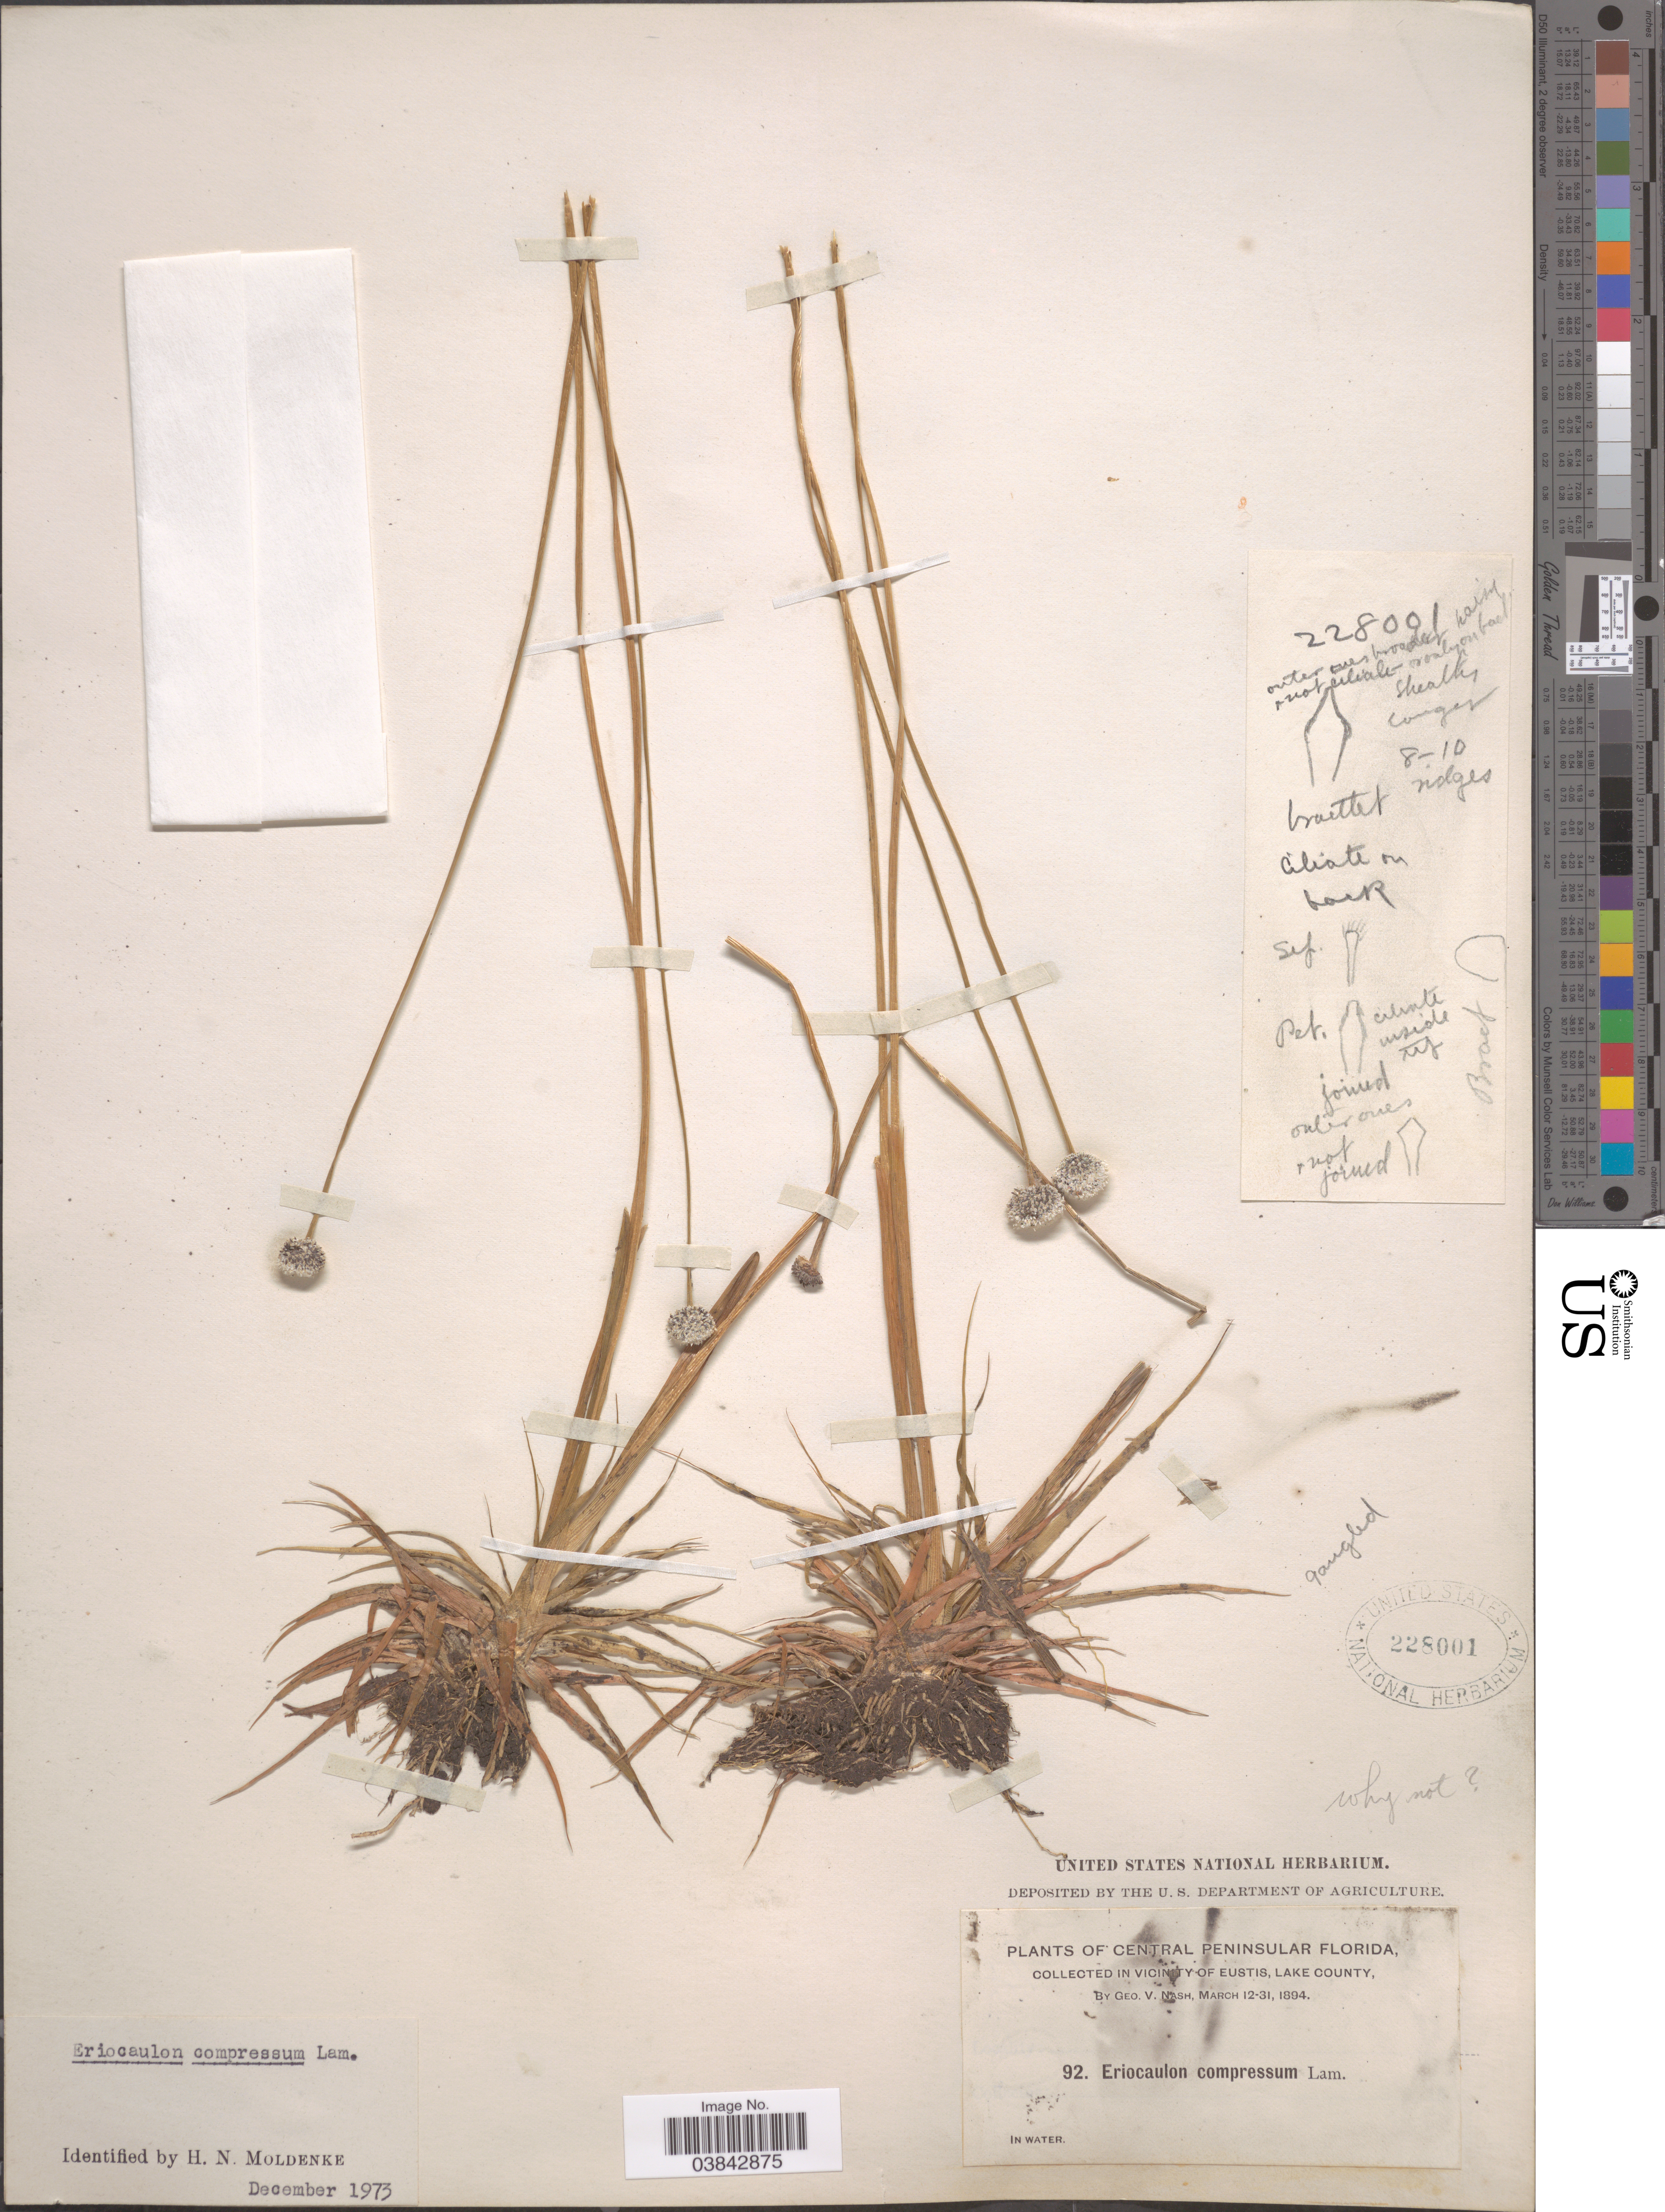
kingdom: Plantae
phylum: Tracheophyta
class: Liliopsida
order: Poales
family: Eriocaulaceae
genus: Eriocaulon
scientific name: Eriocaulon compressum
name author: Lam.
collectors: G. V. Nash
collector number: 92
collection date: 1894-03-12/1894-03-31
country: United States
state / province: Florida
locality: Central Peninsular Florida. In vicinity of Eustis, Lake County.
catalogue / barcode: US 228001